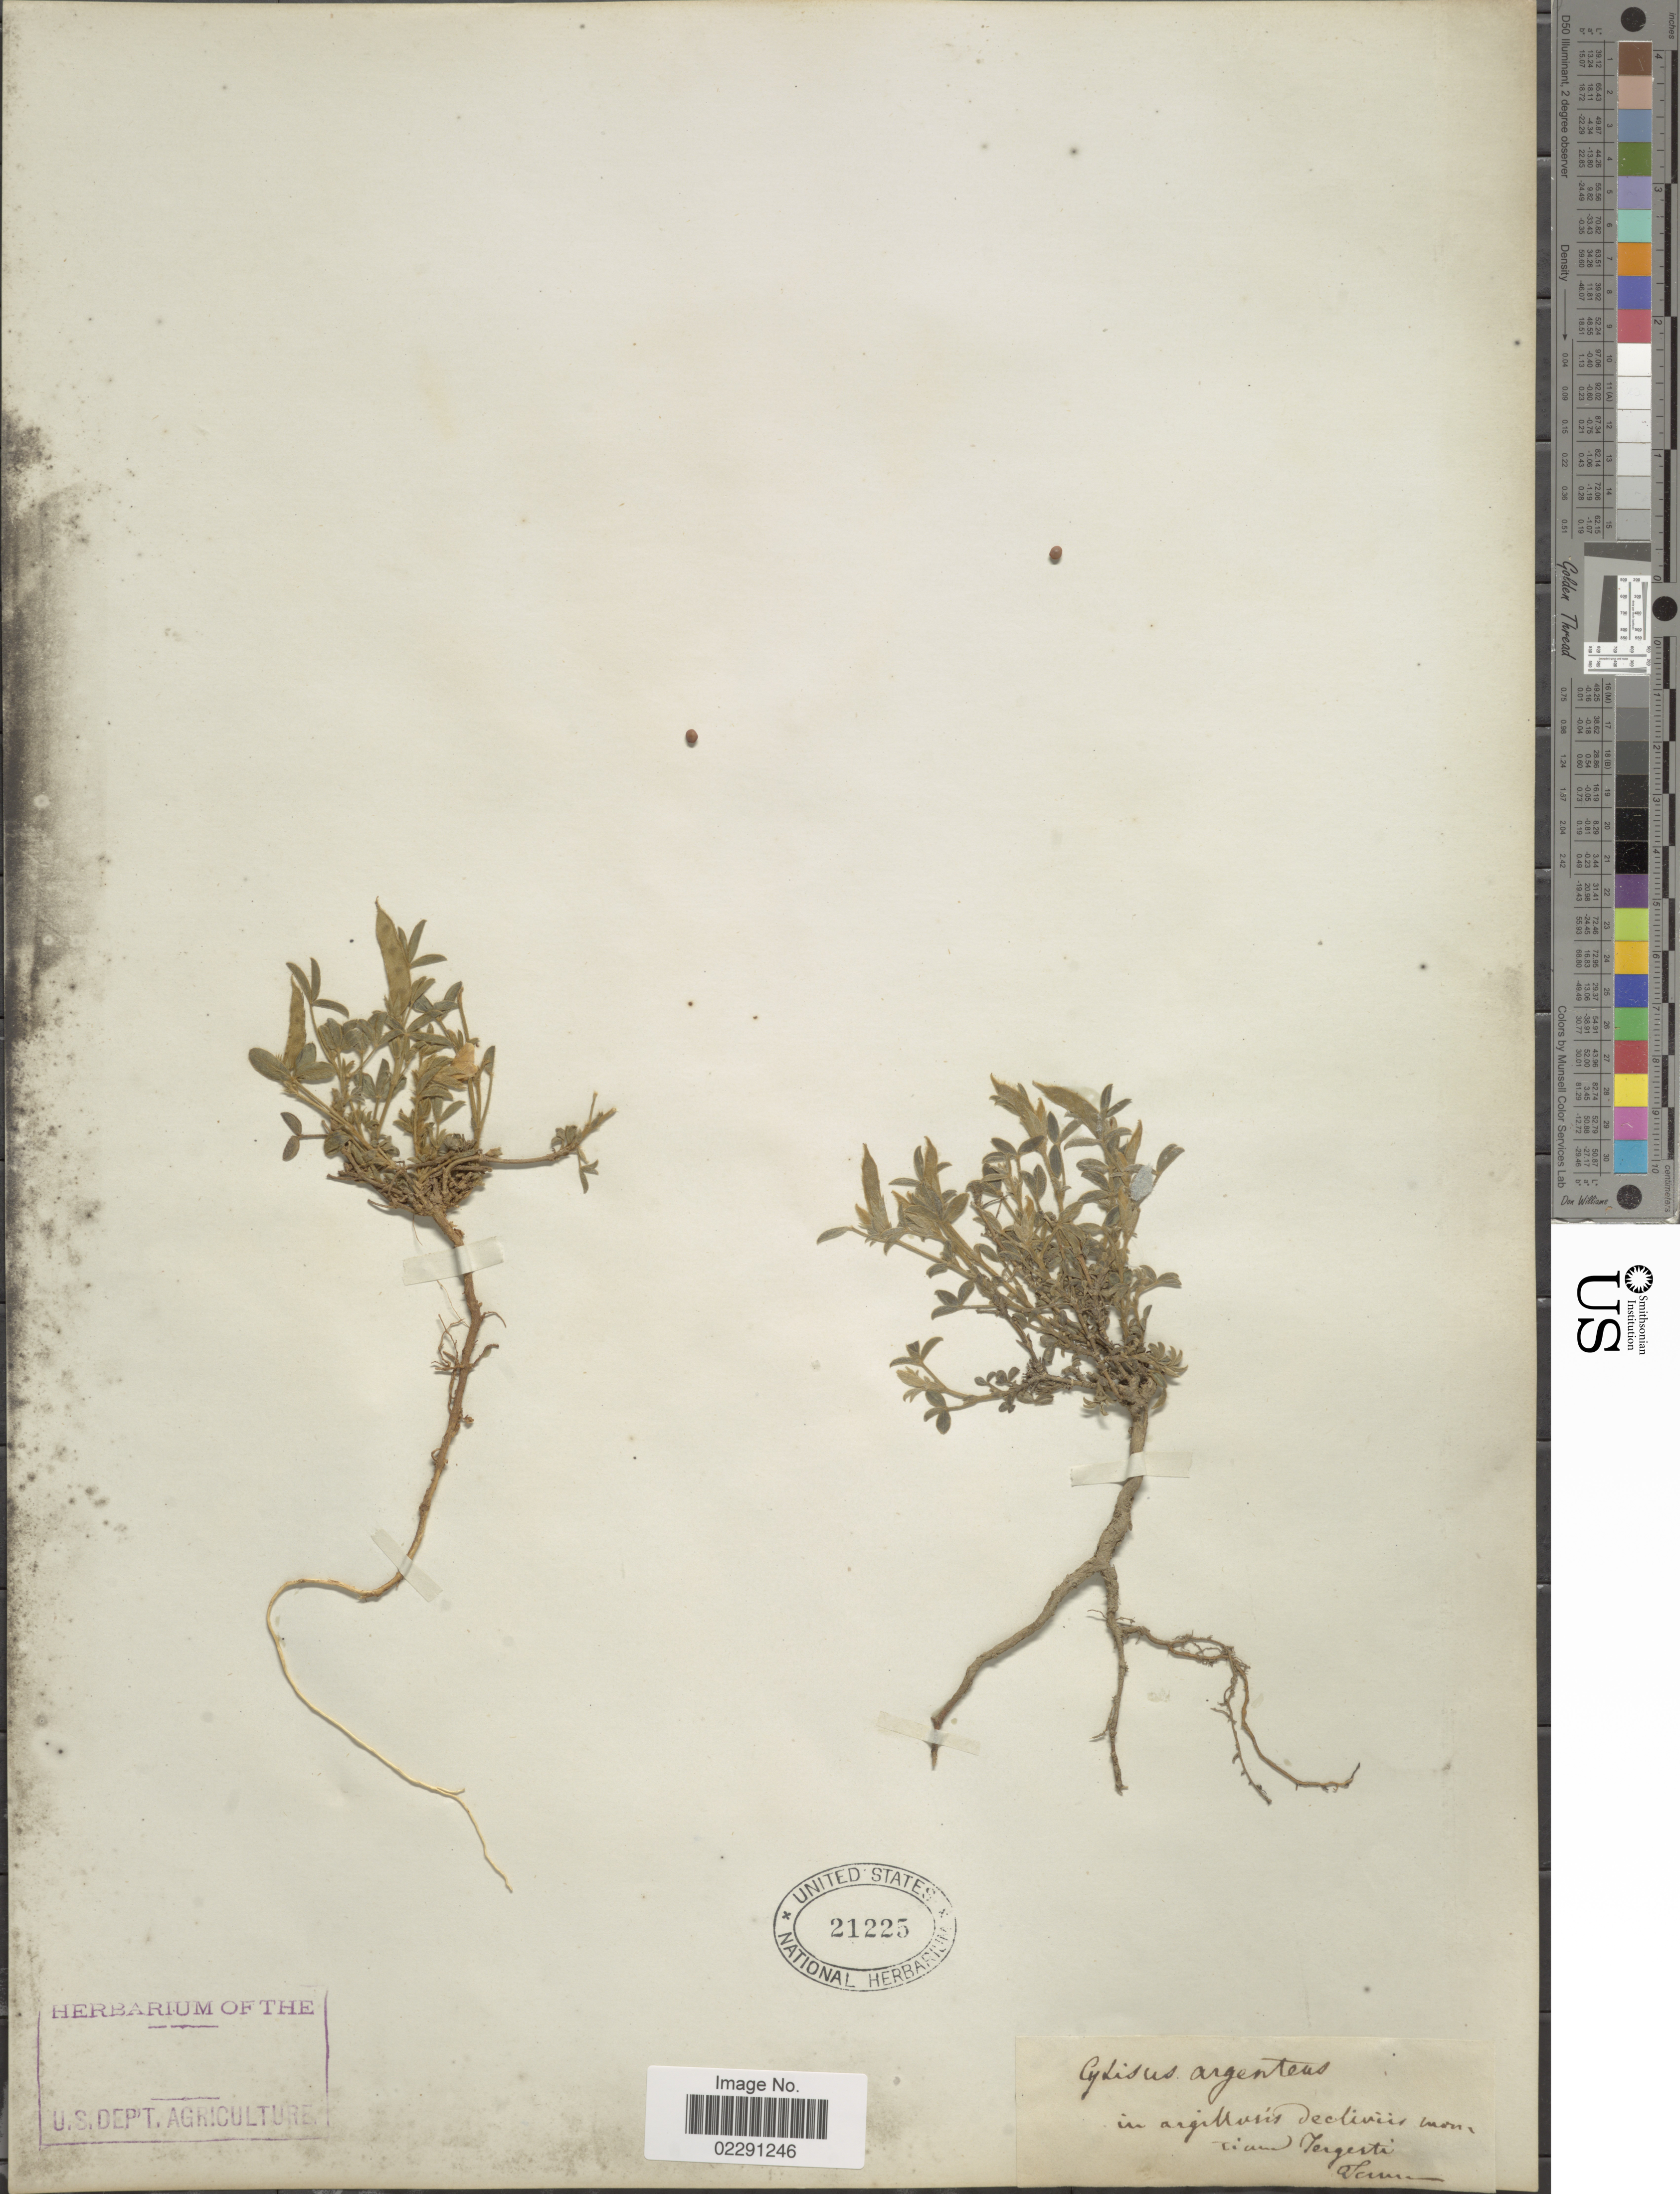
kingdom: Plantae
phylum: Tracheophyta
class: Magnoliopsida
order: Fabales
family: Fabaceae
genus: Argyrolobium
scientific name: Argyrolobium zanonii subsp. zanonii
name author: (Turra) P.W. Ball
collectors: Tommasini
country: Italy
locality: In argillosis decliviis mon tium Tergerti. [interpreted]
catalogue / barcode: US 21225